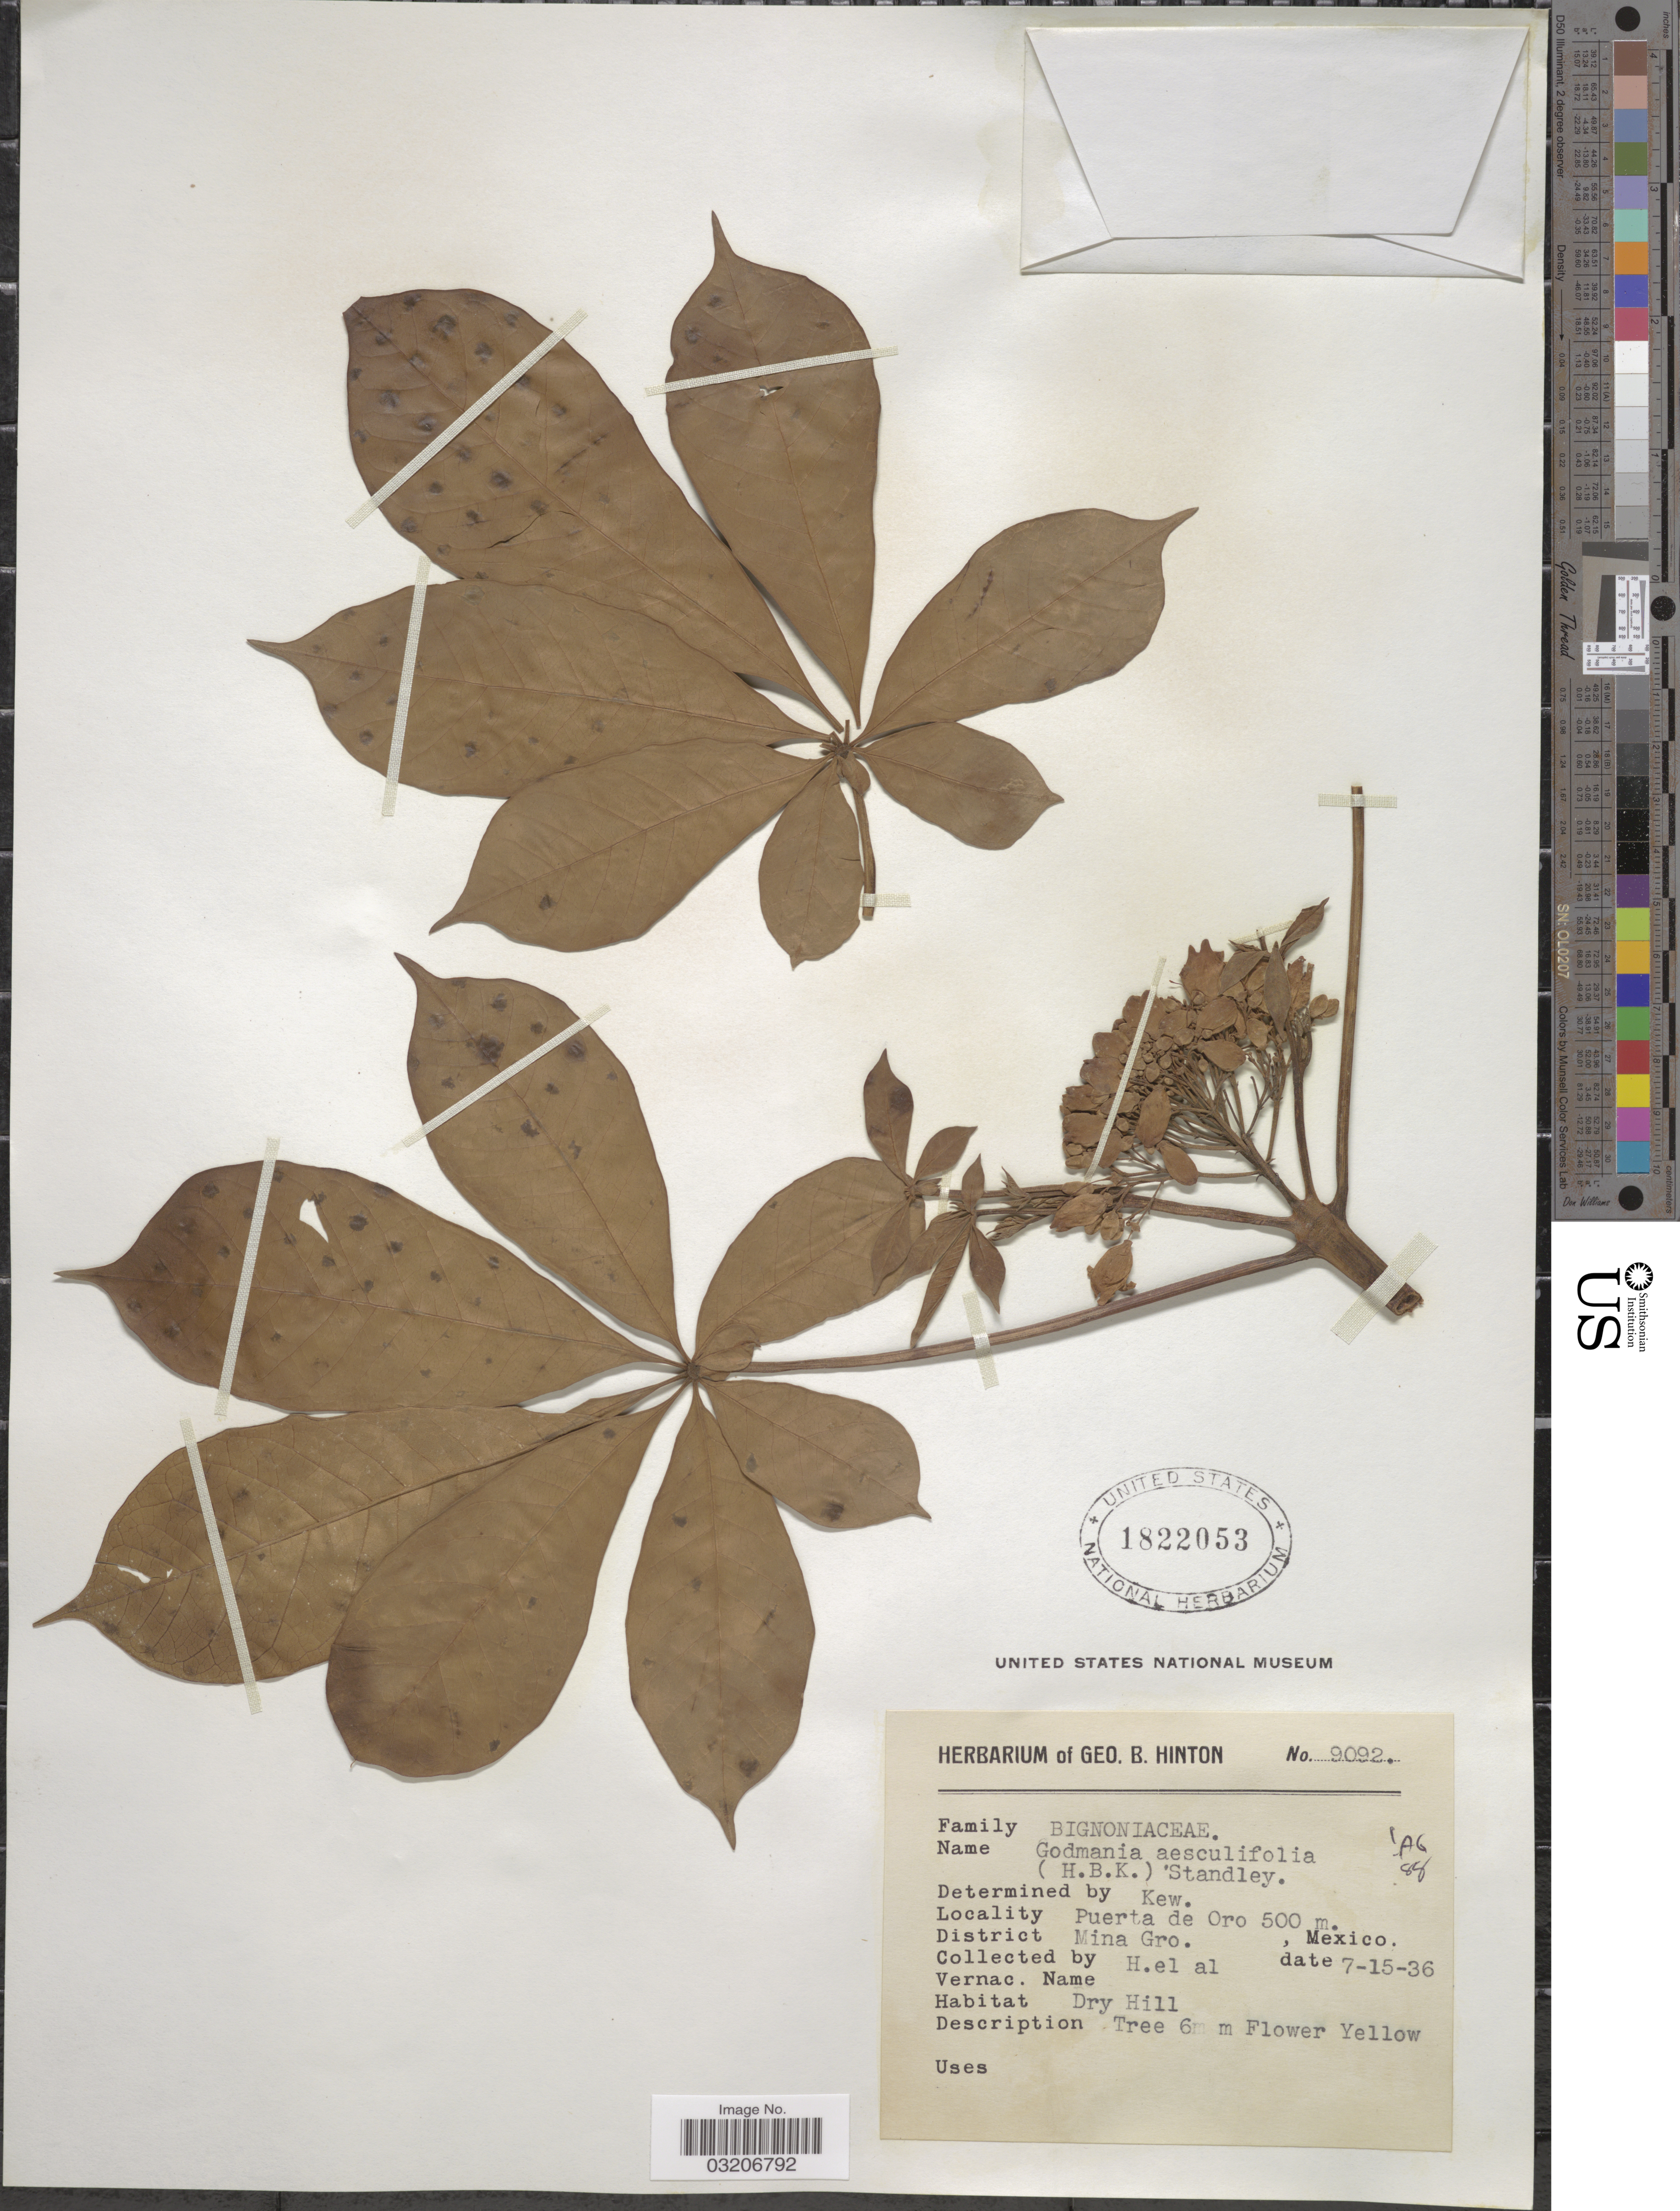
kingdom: Plantae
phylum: Tracheophyta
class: Magnoliopsida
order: Lamiales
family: Bignoniaceae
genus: Godmania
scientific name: Godmania aesculifolia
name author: Standl.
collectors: G. B. Hinton & et al.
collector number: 9092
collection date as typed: Transcribed d/m/y: 15/7/36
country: Mexico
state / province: Guerrero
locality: Puerta de Oro. District Mina Gro.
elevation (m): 500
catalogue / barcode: US 1822053